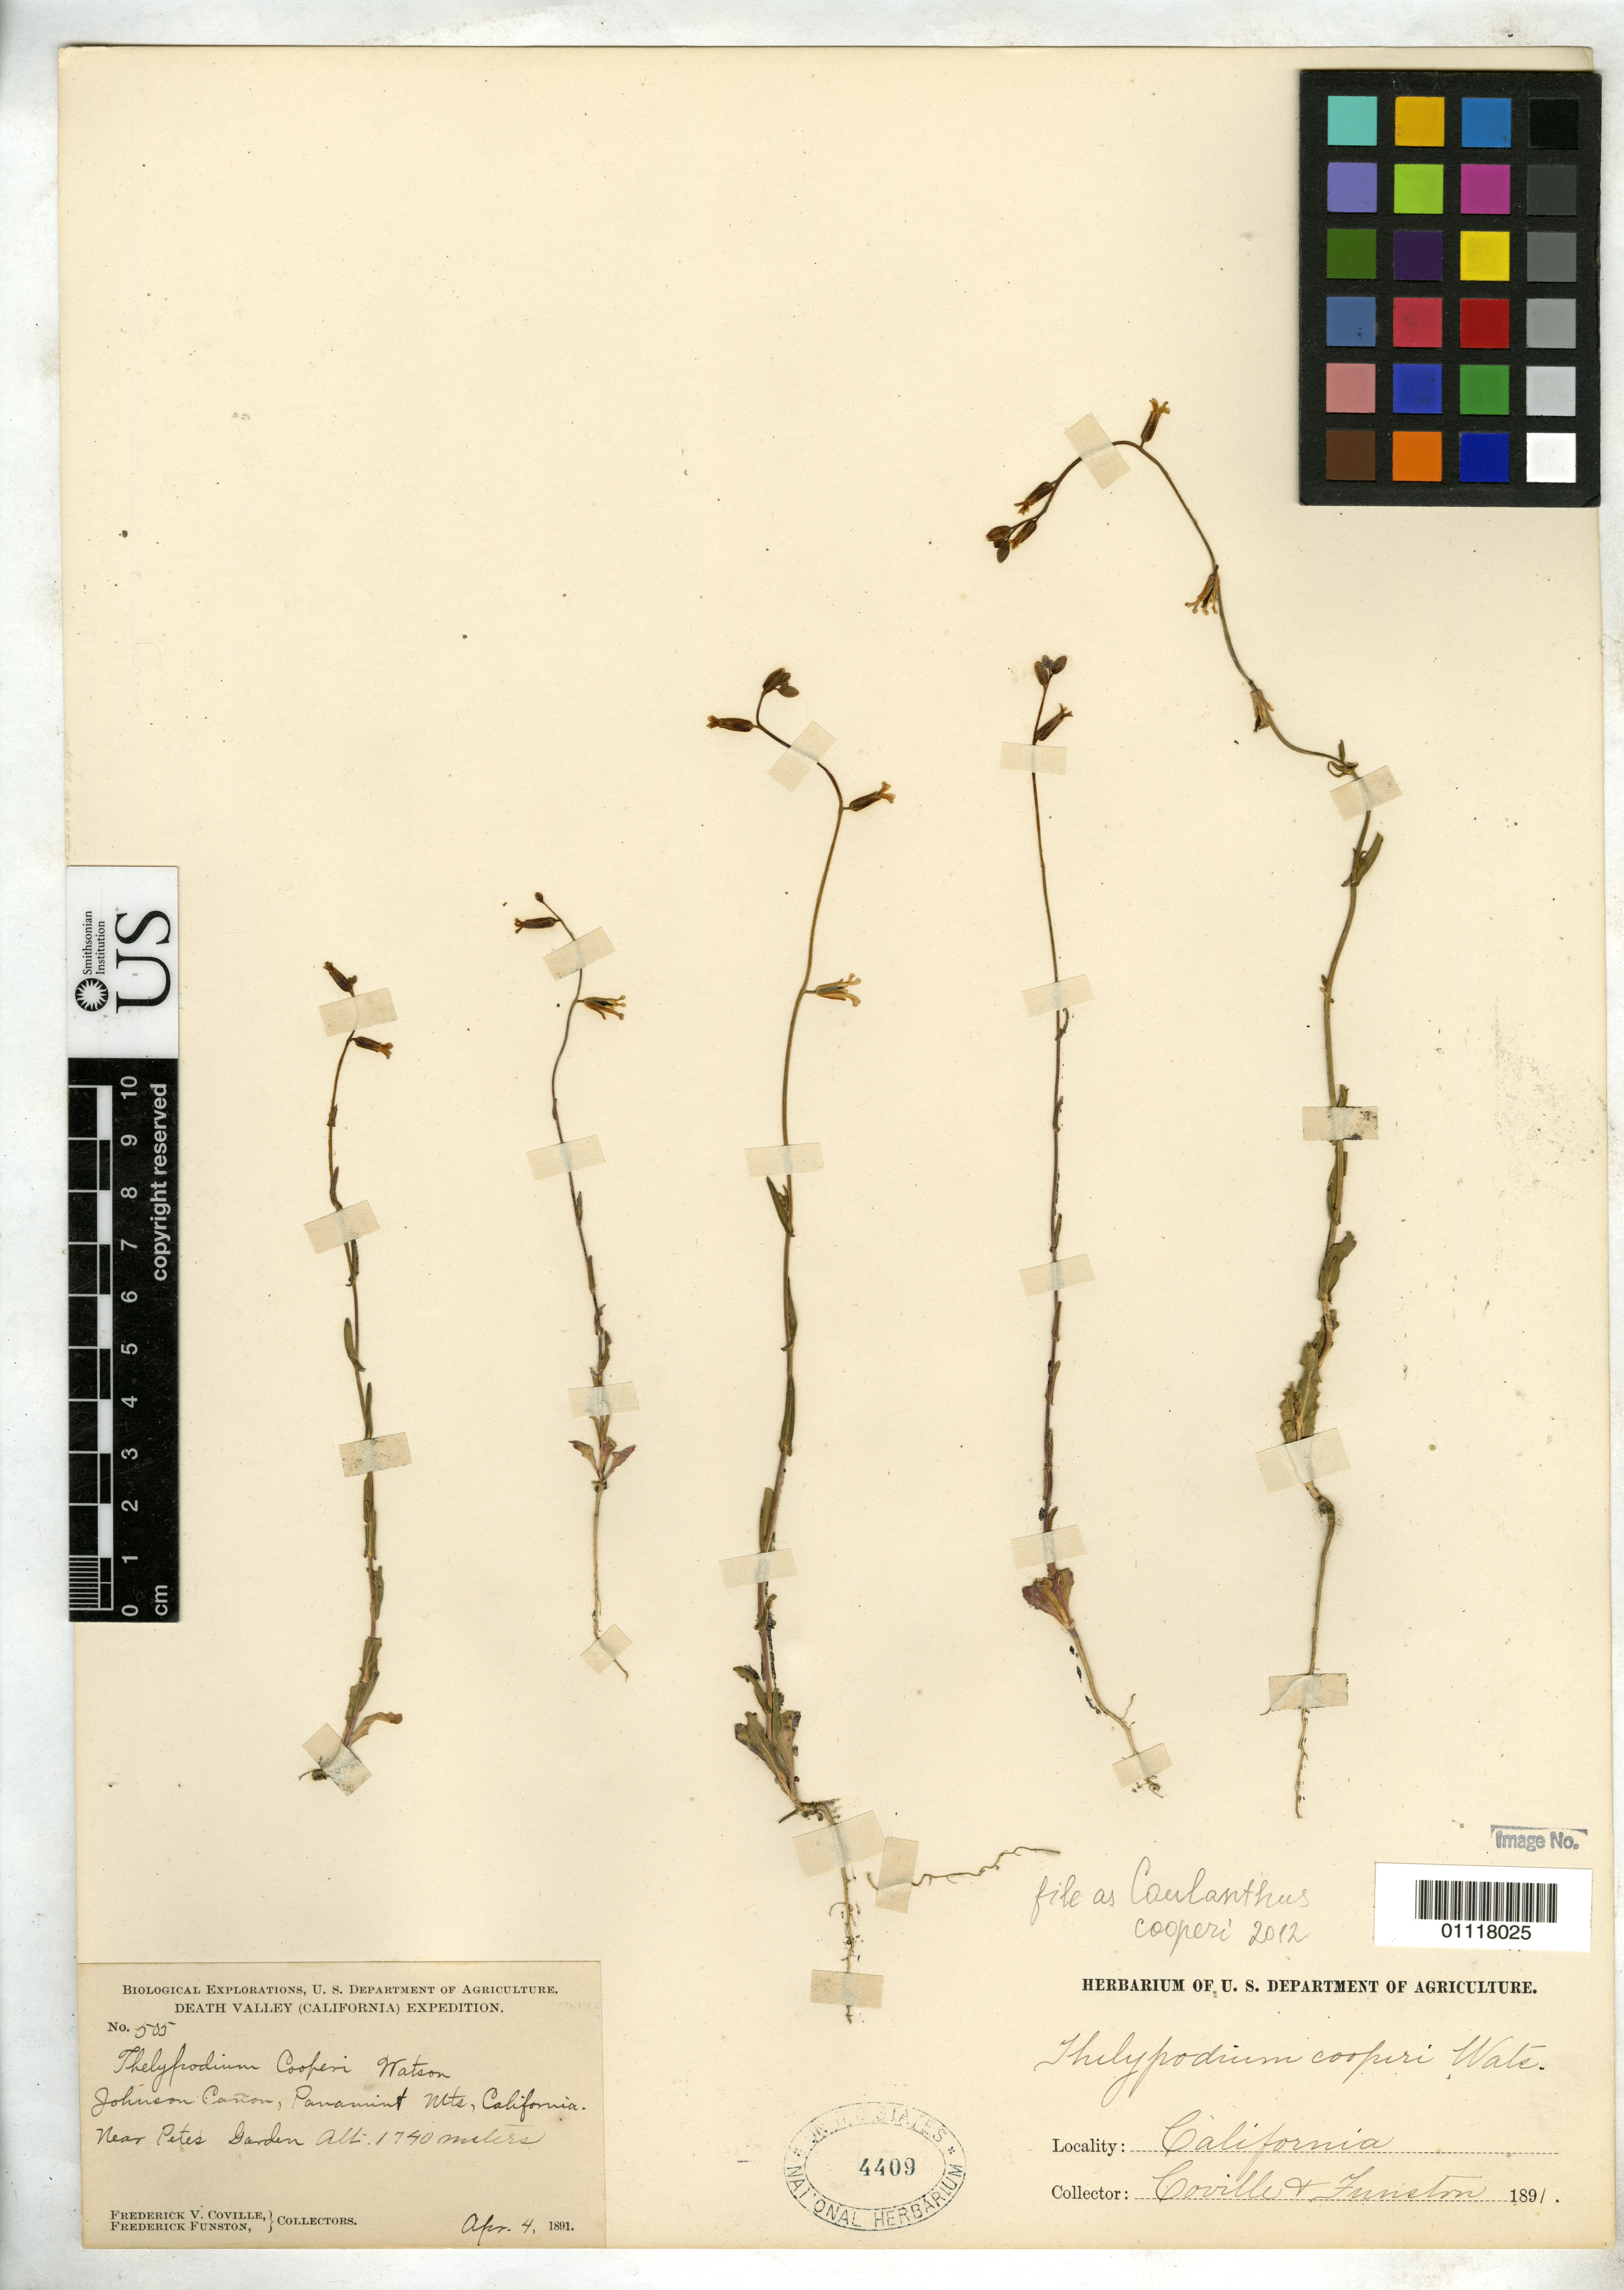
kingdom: Plantae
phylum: Tracheophyta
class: Magnoliopsida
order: Brassicales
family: Brassicaceae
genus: Thelypodium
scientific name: Thelypodium cooperi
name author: S. Watson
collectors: F. V. Coville & F. Funston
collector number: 505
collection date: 1891-04-04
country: United States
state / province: California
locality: Johnson Canyon, Panamint Mts, near Peter's garden.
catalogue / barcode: US 4409